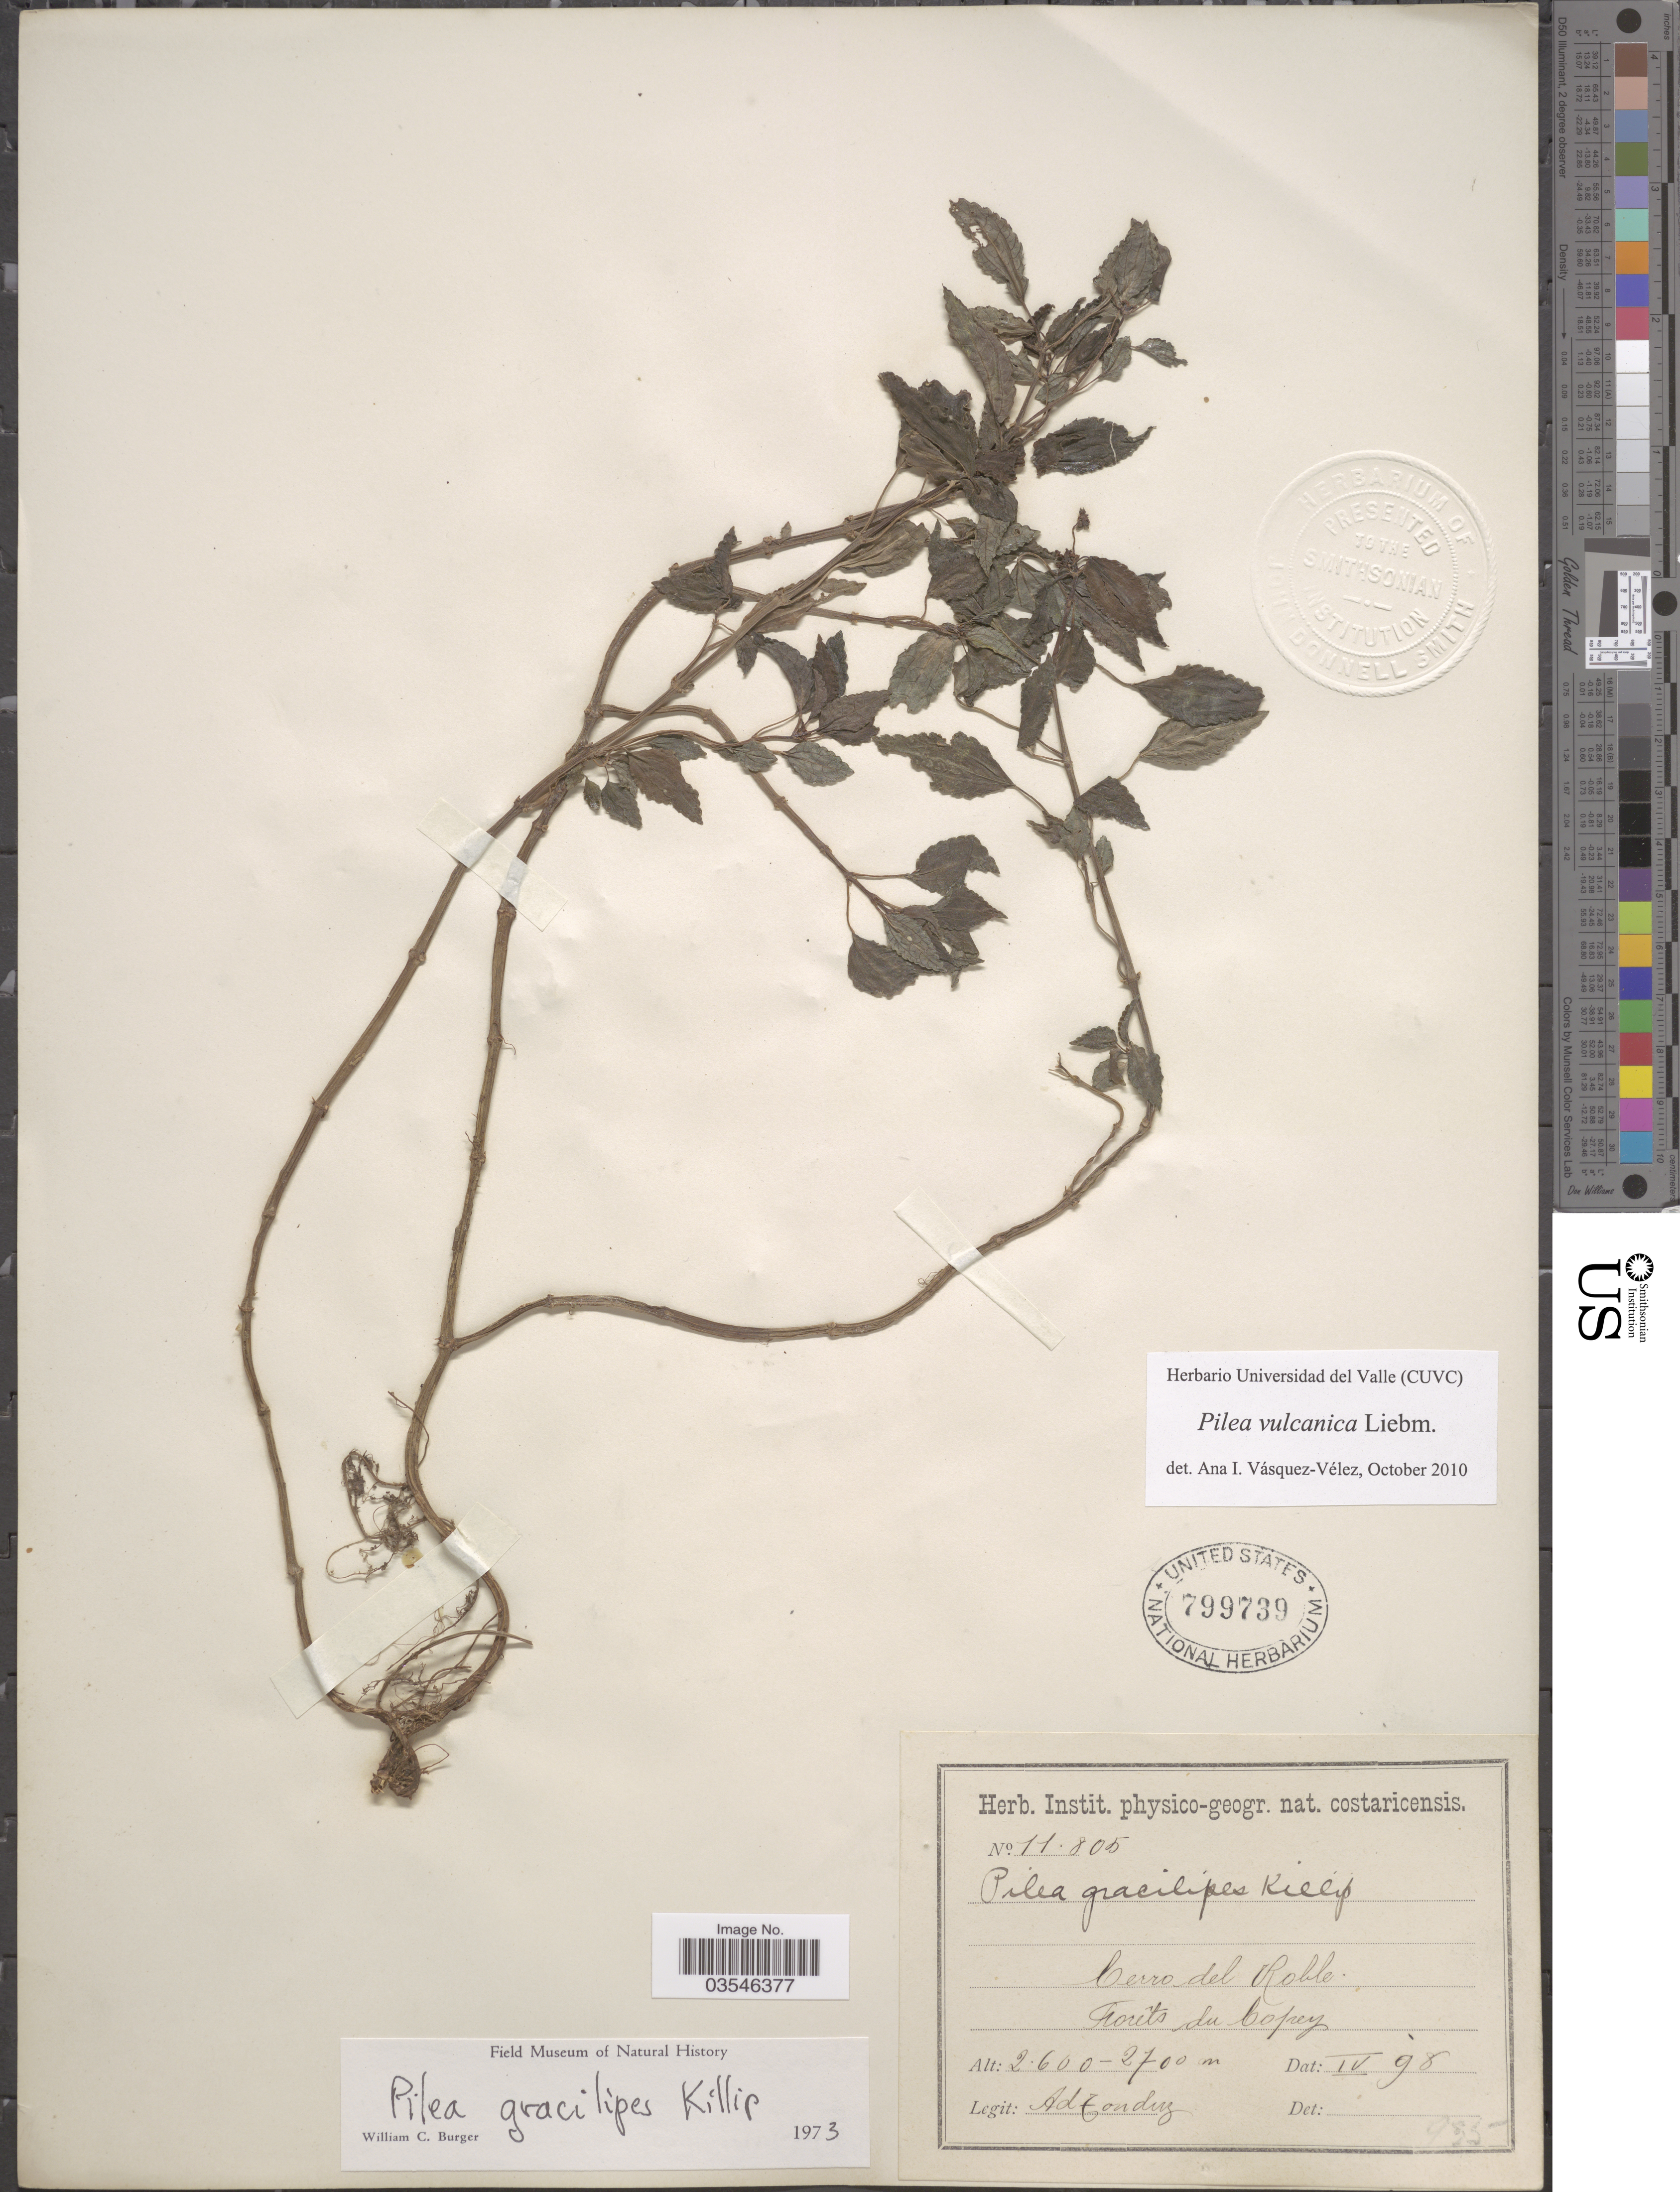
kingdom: Plantae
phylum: Tracheophyta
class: Magnoliopsida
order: Rosales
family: Urticaceae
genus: Pilea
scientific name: Pilea vulcanica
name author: Liebm.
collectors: A. Tonduz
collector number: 11805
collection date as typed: Transcribed d/m/y: /4/98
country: Costa Rica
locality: Cerro del Roble. Forêts du Copey.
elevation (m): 2600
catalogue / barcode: US 799739